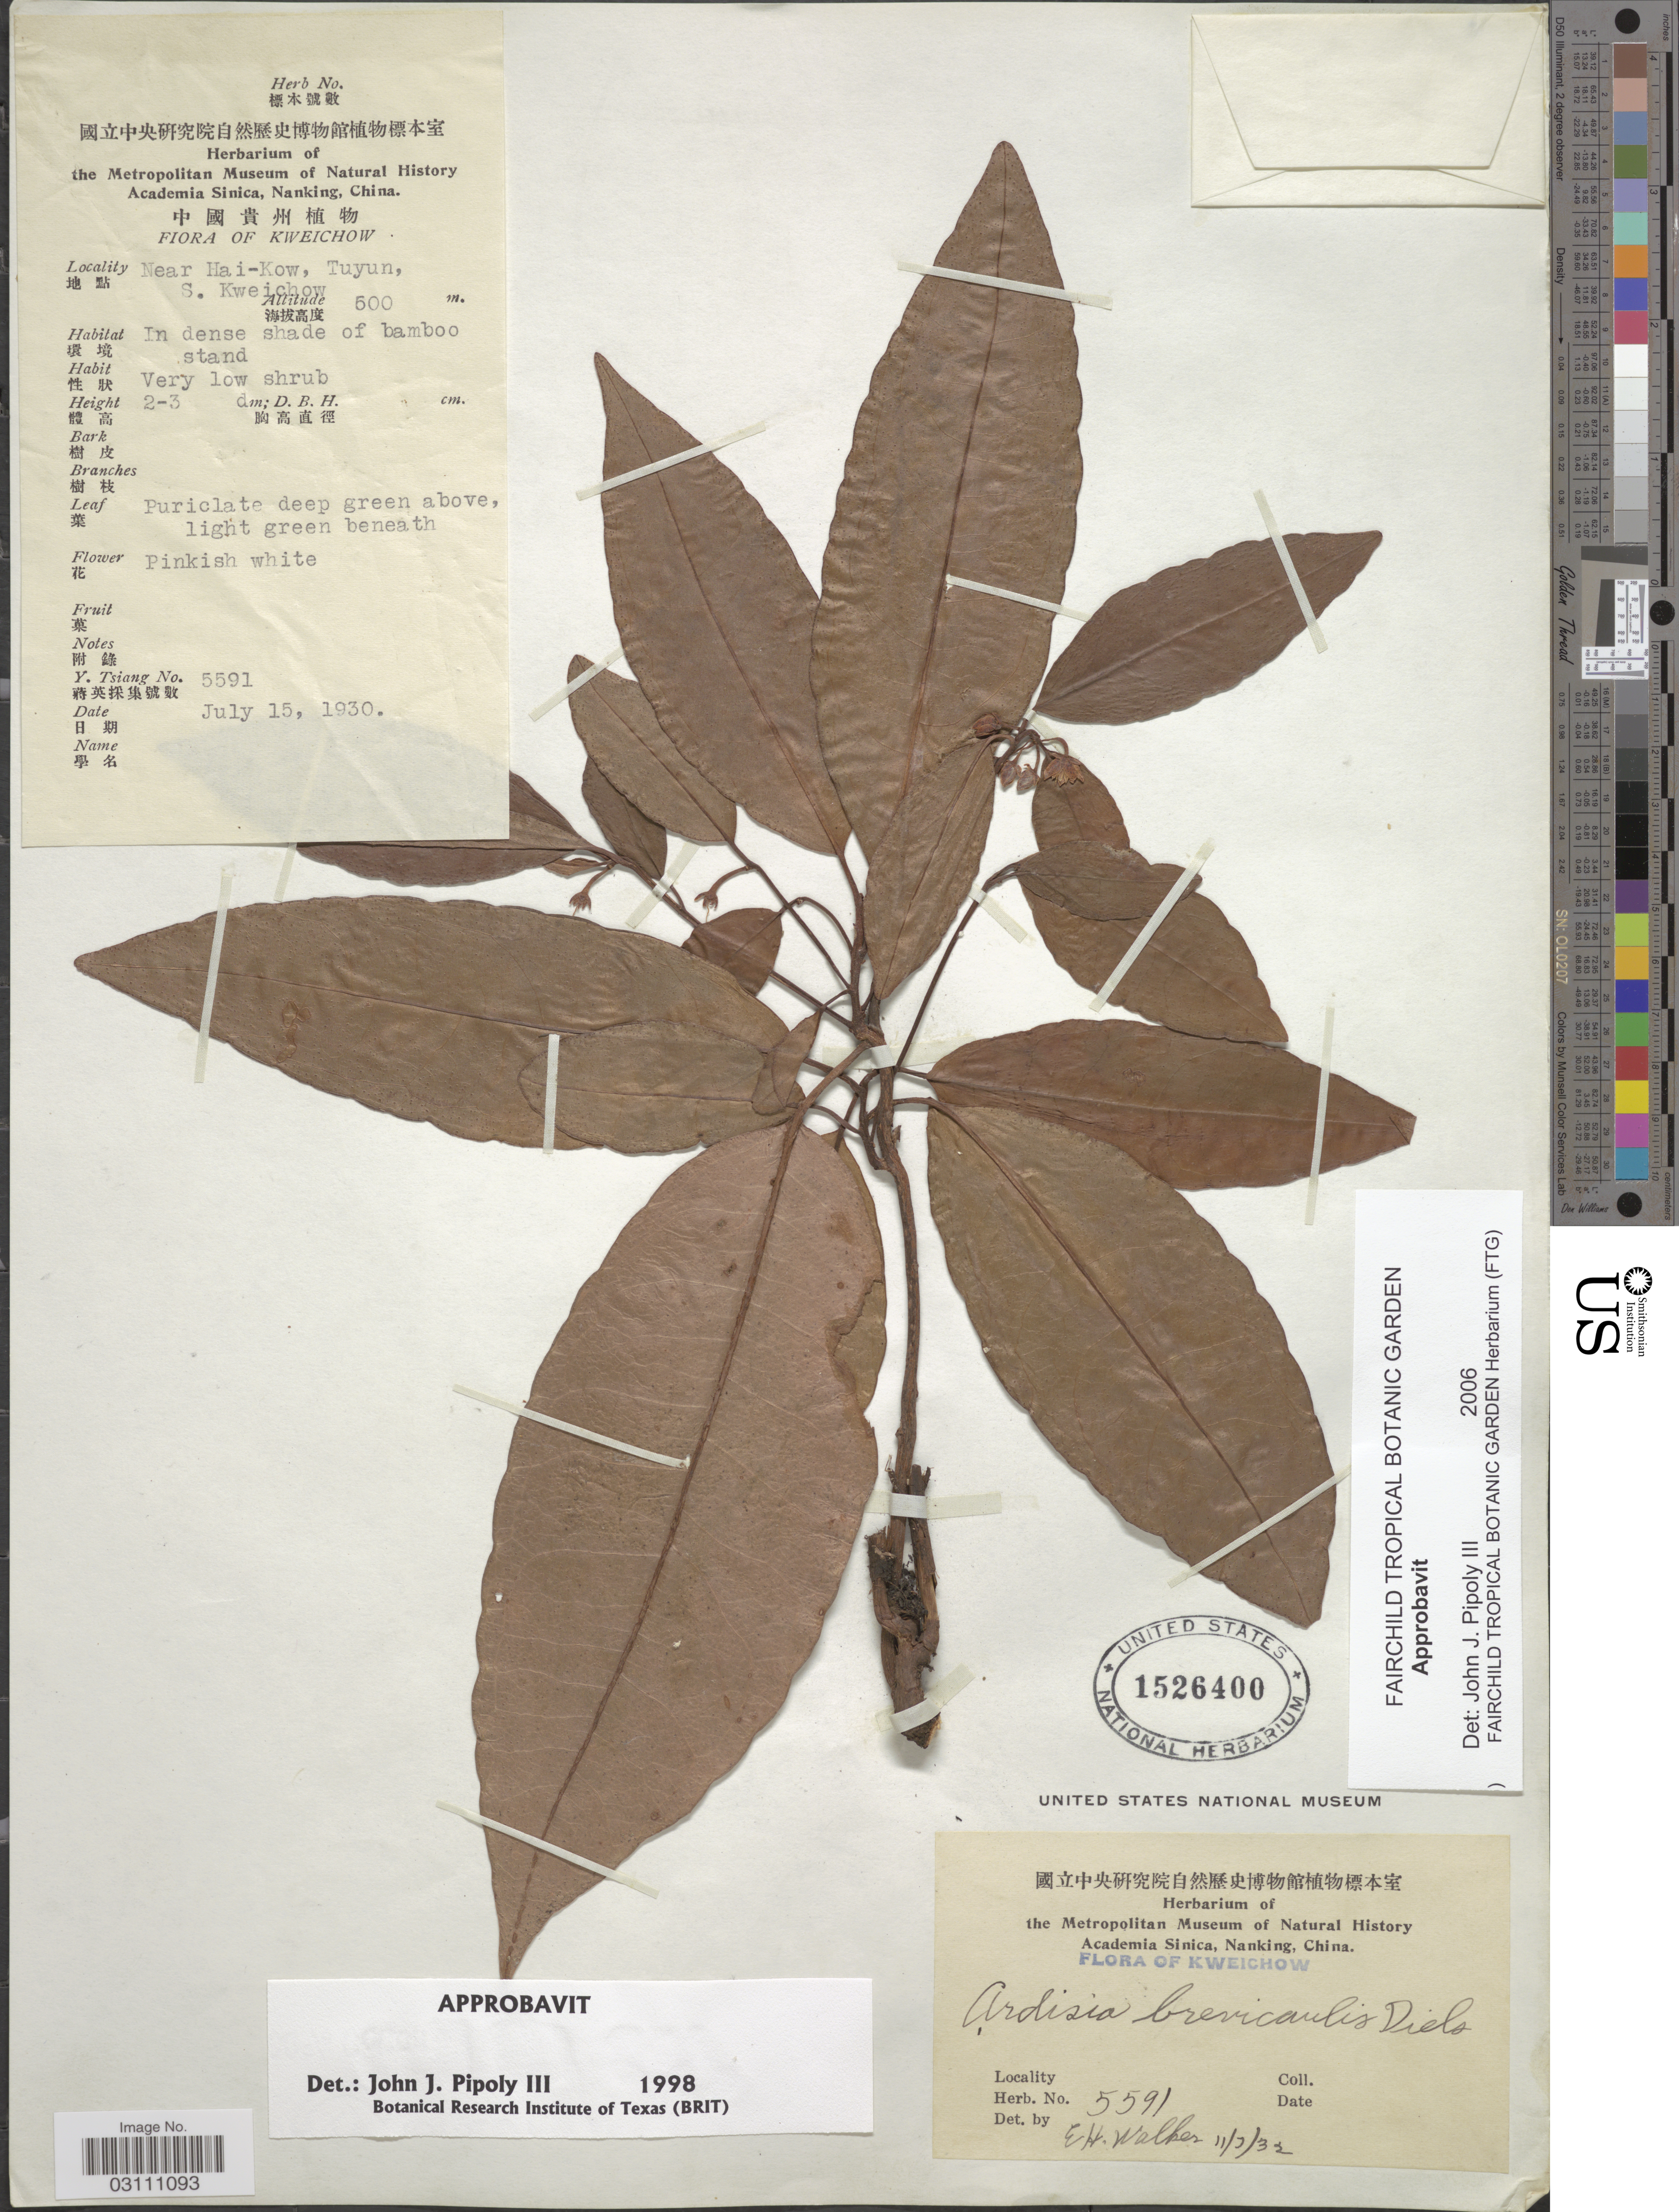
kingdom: Plantae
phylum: Tracheophyta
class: Magnoliopsida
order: Ericales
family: Primulaceae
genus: Ardisia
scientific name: Ardisia brevicaulis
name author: Diels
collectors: Y. Tsiang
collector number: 5591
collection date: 1930-07-15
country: China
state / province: Guizhou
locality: Kweichow. Near Hai-Kow, Tuyun, S. Kweichow.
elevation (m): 600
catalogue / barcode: US 1526400